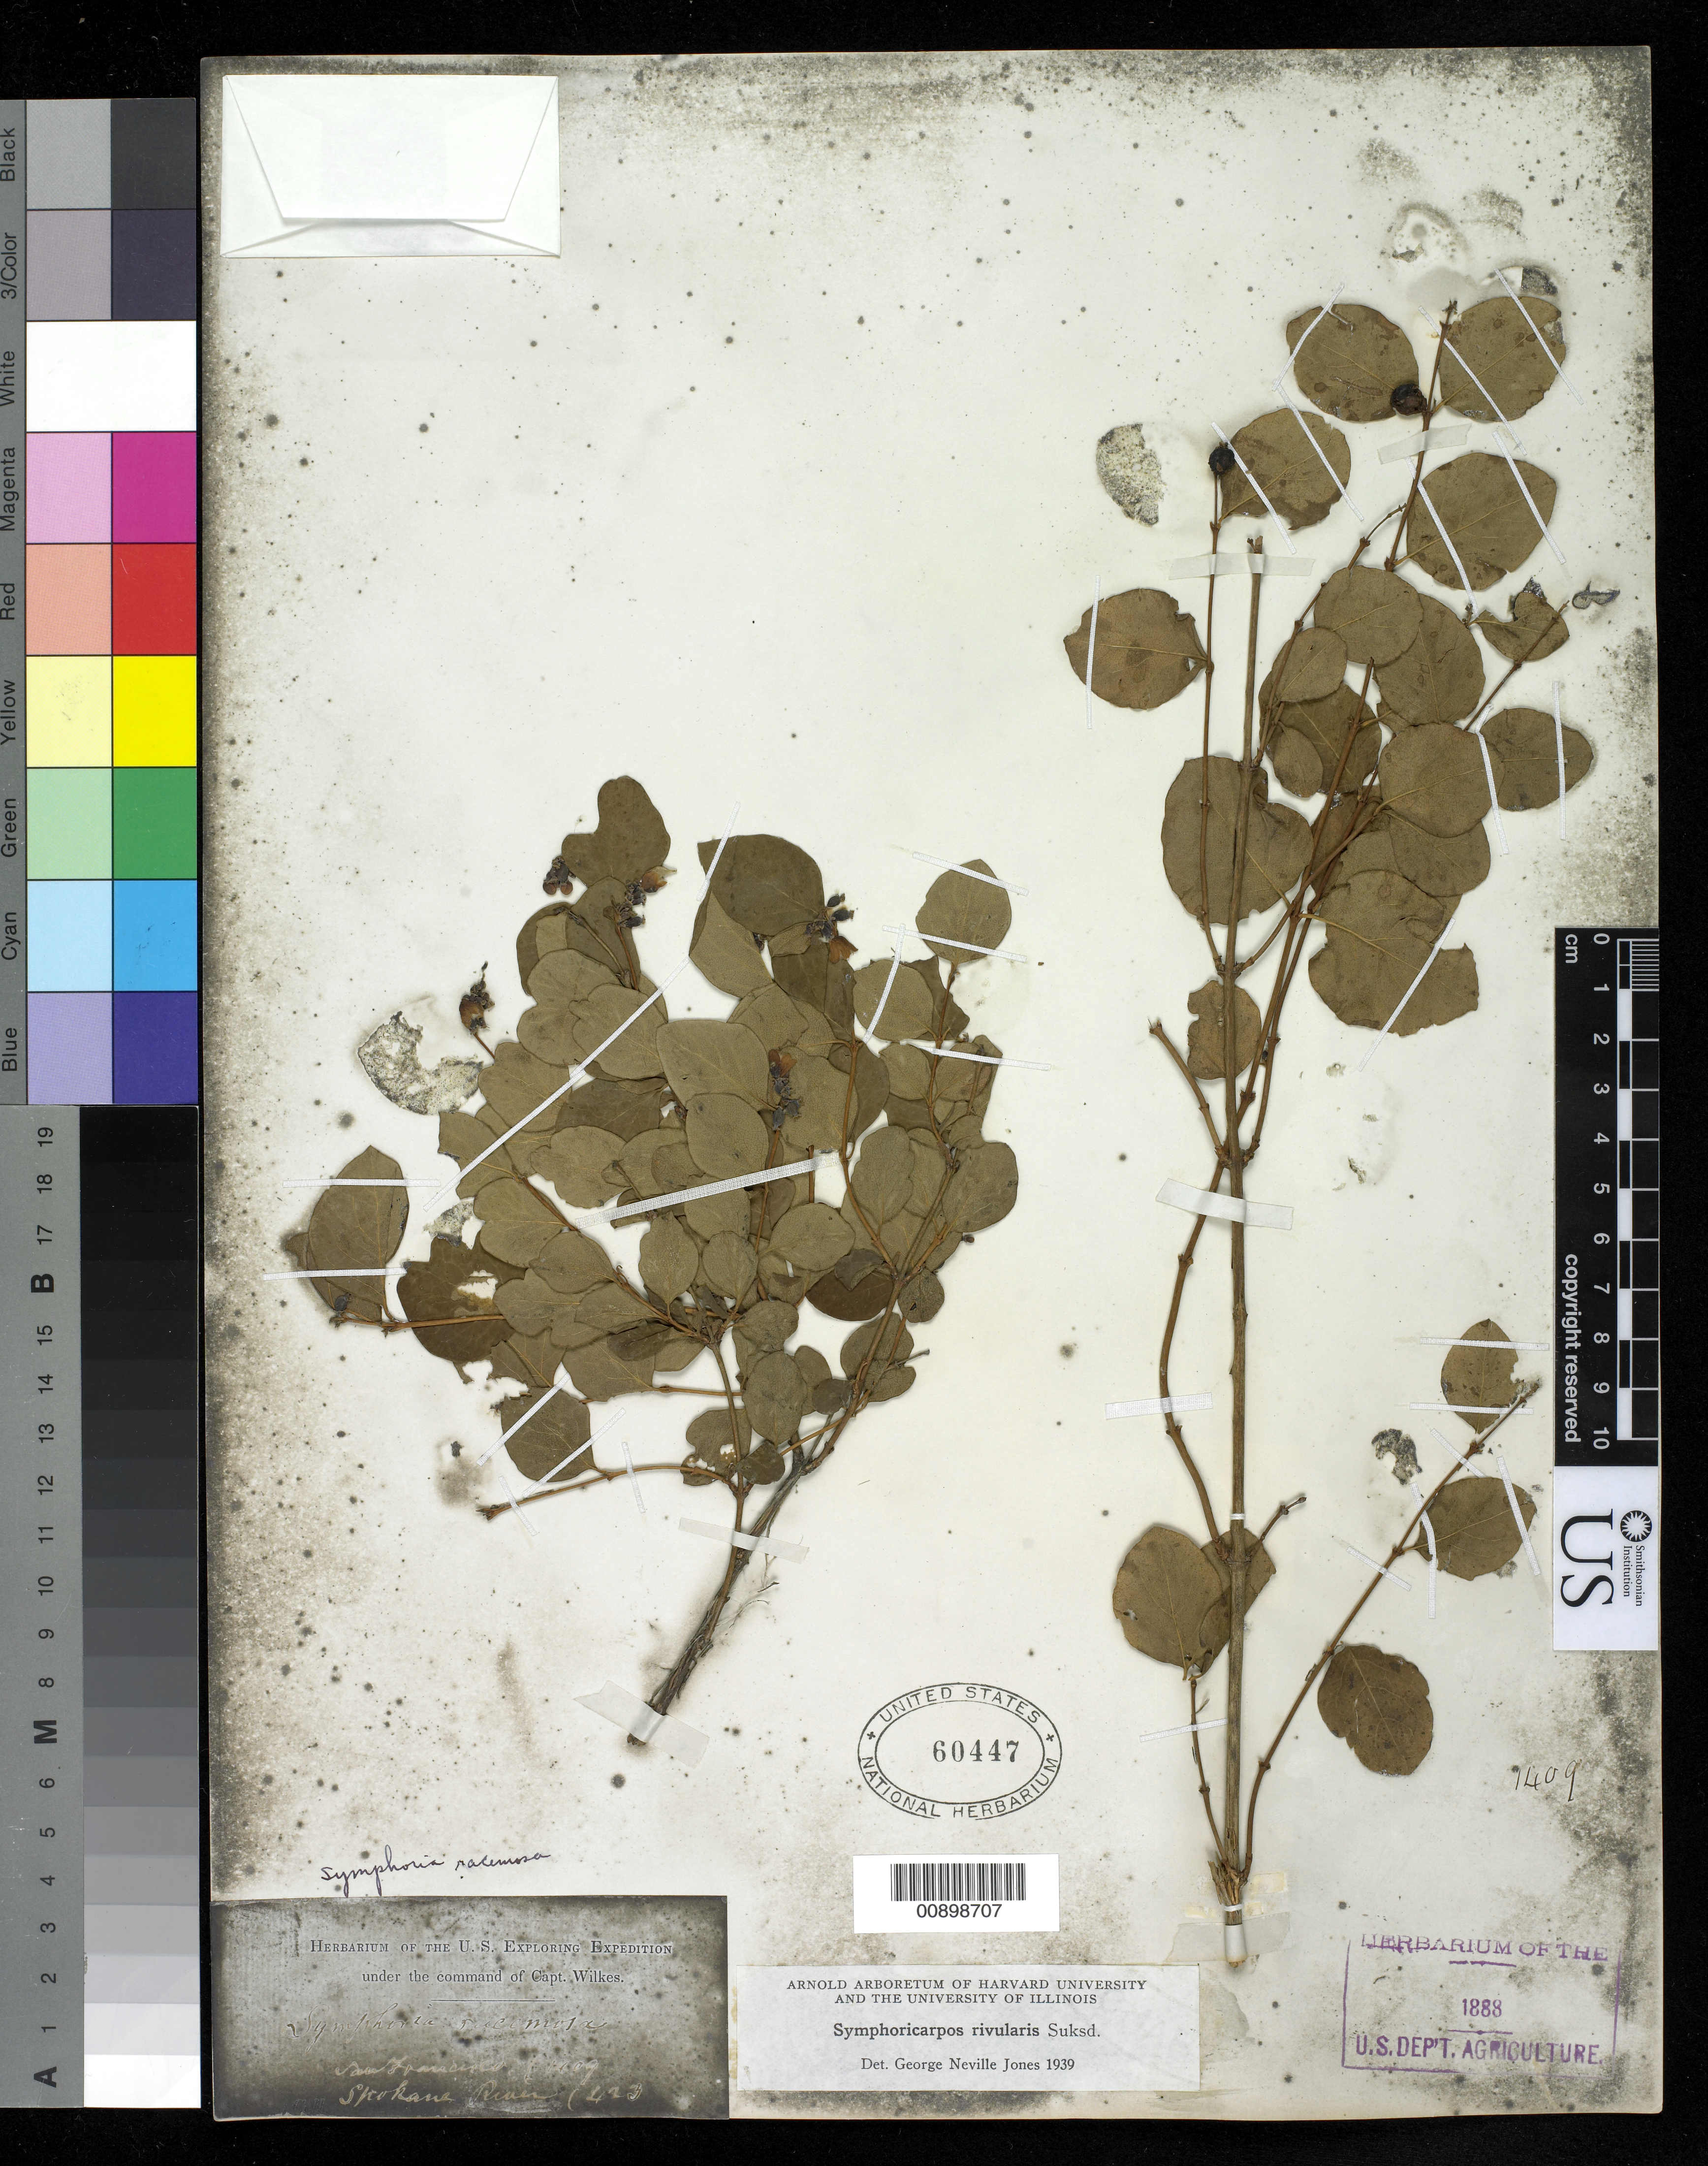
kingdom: Plantae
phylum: Tracheophyta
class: Magnoliopsida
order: Dipsacales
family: Caprifoliaceae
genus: Symphoricarpos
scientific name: Symphoricarpos rivularis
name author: Suksd.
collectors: Wilkes Explor. Exped.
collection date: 1838/1842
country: United States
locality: San Francisco & Spokane River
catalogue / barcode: US 60447